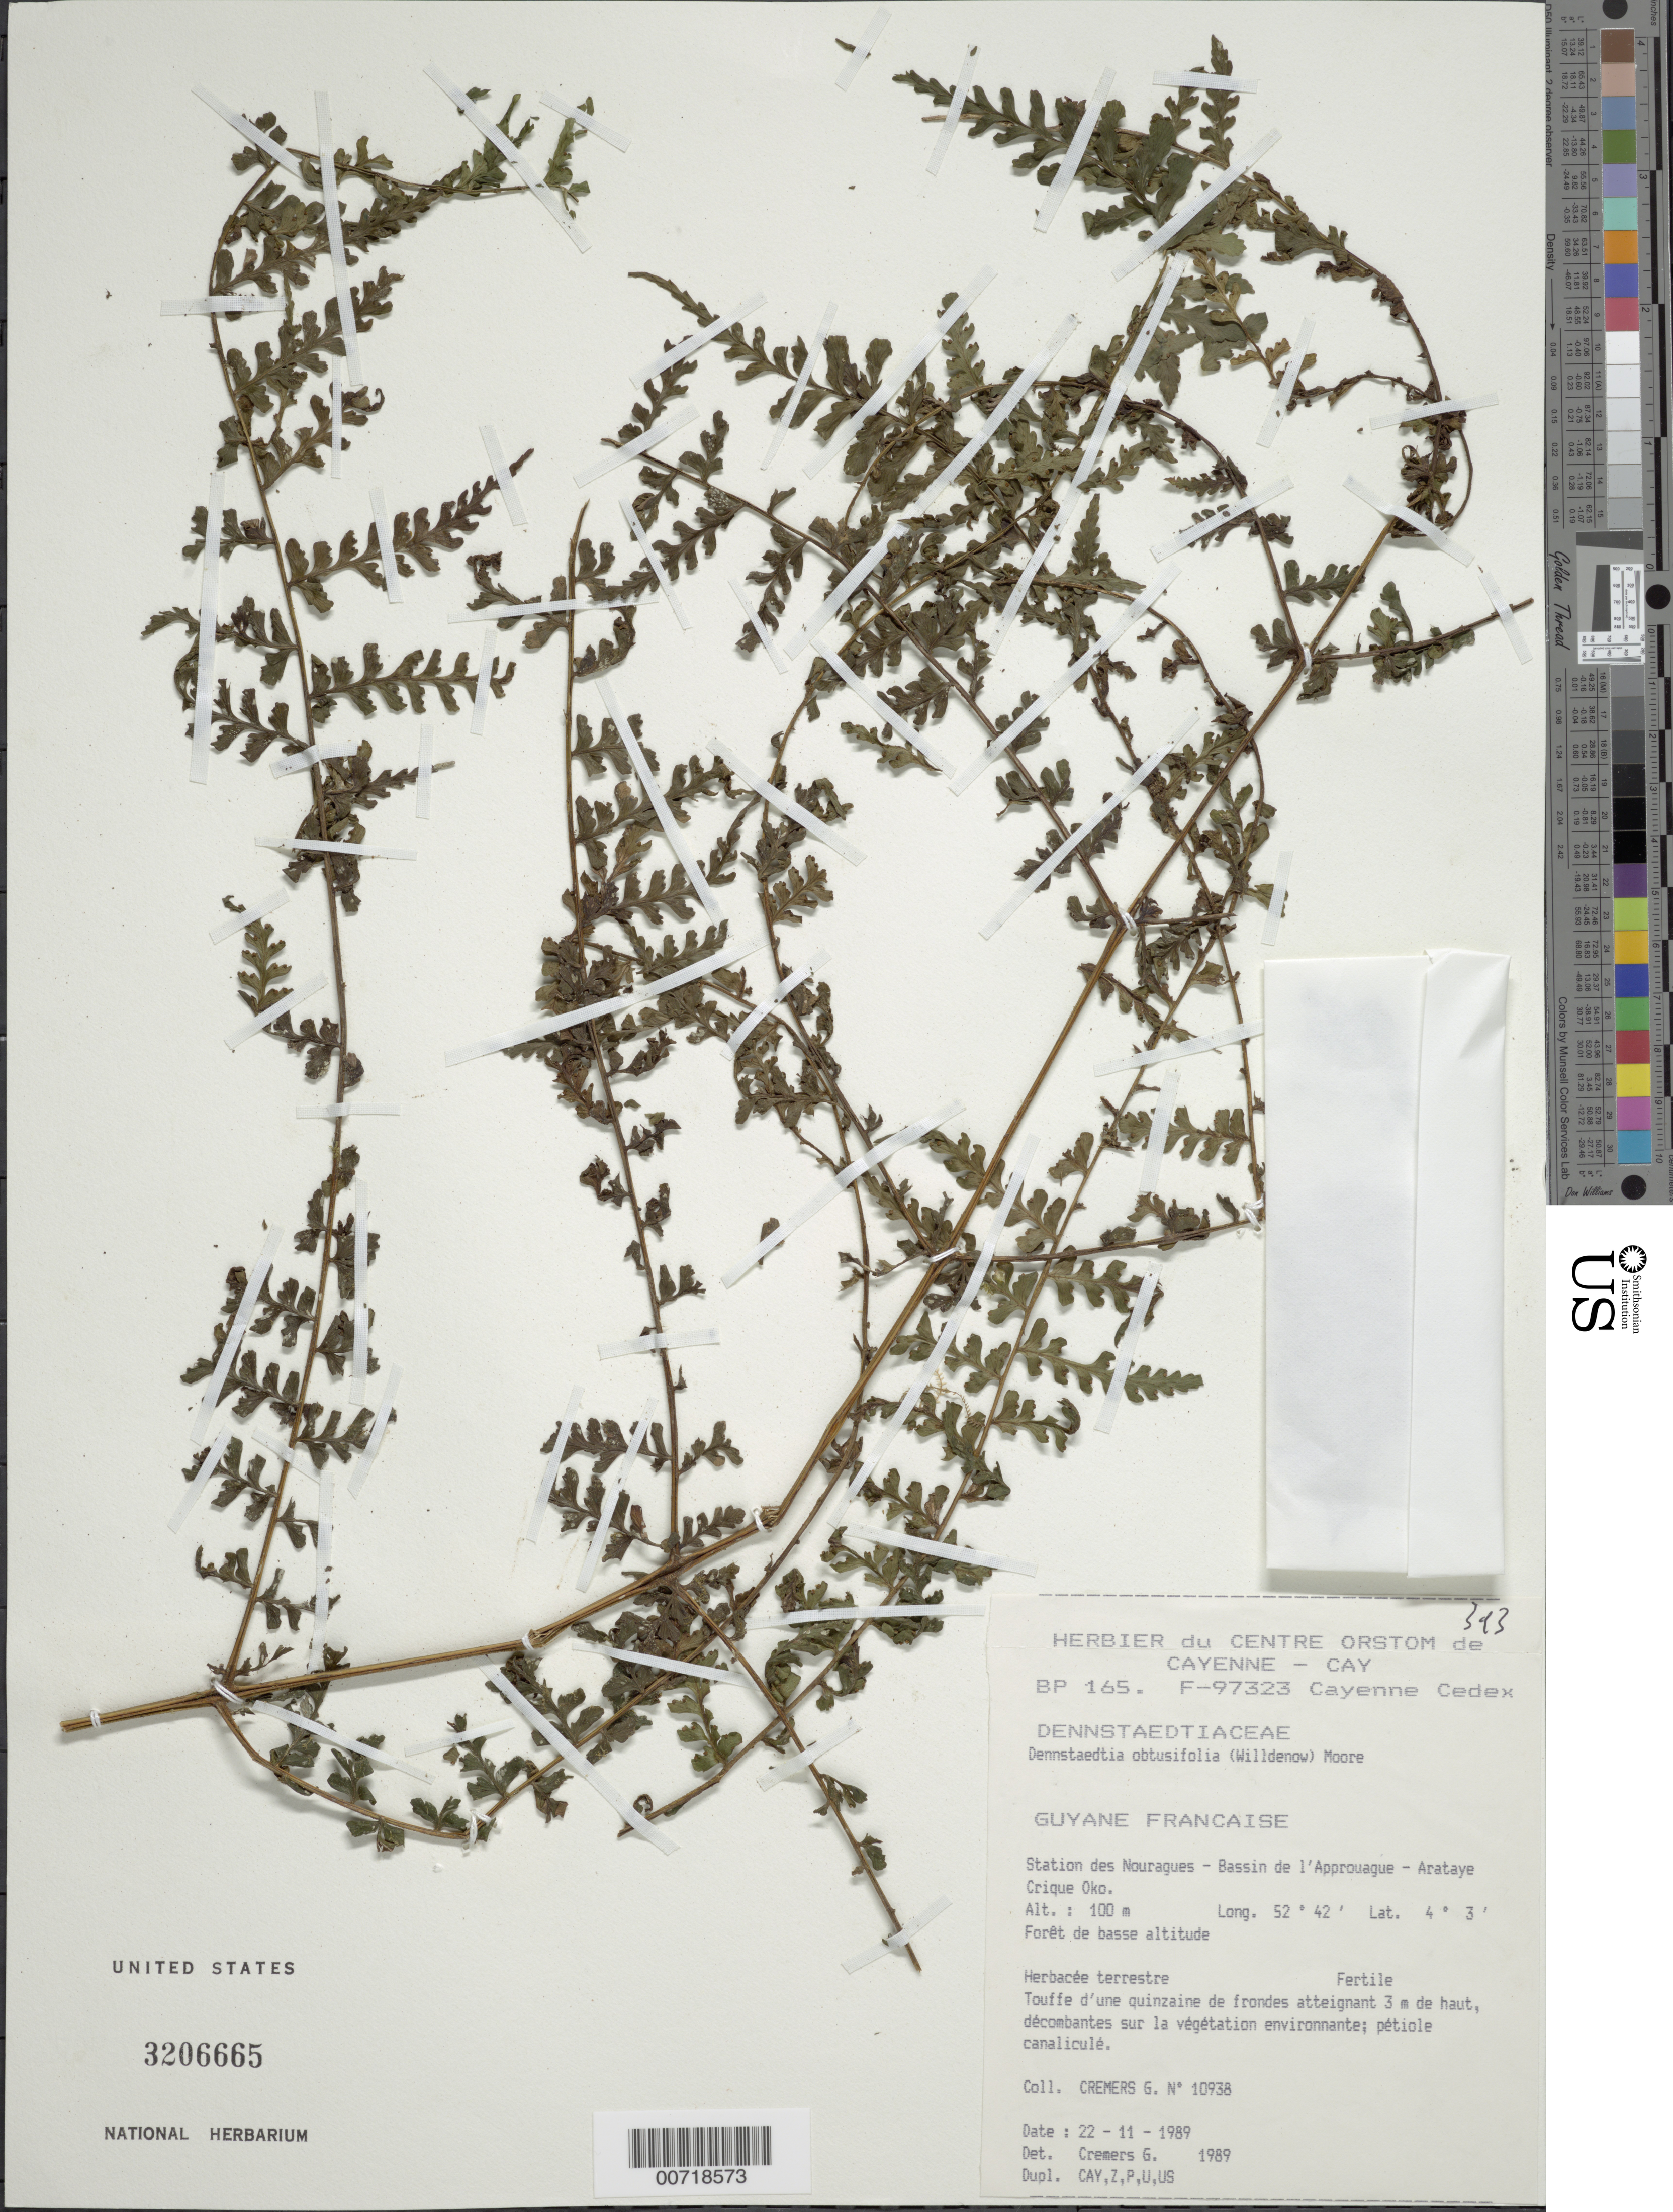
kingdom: Plantae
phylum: Tracheophyta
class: Polypodiopsida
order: Polypodiales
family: Dennstaedtiaceae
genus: Dennstaedtia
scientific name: Dennstaedtia dissecta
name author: (Sw.) T. Moore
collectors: G. Cremers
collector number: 10938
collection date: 1989-11-22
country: French Guiana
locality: Station des Nouragues - Bassin de l' Approuague - Arataye Crique Oko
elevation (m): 100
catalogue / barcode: US 3206665